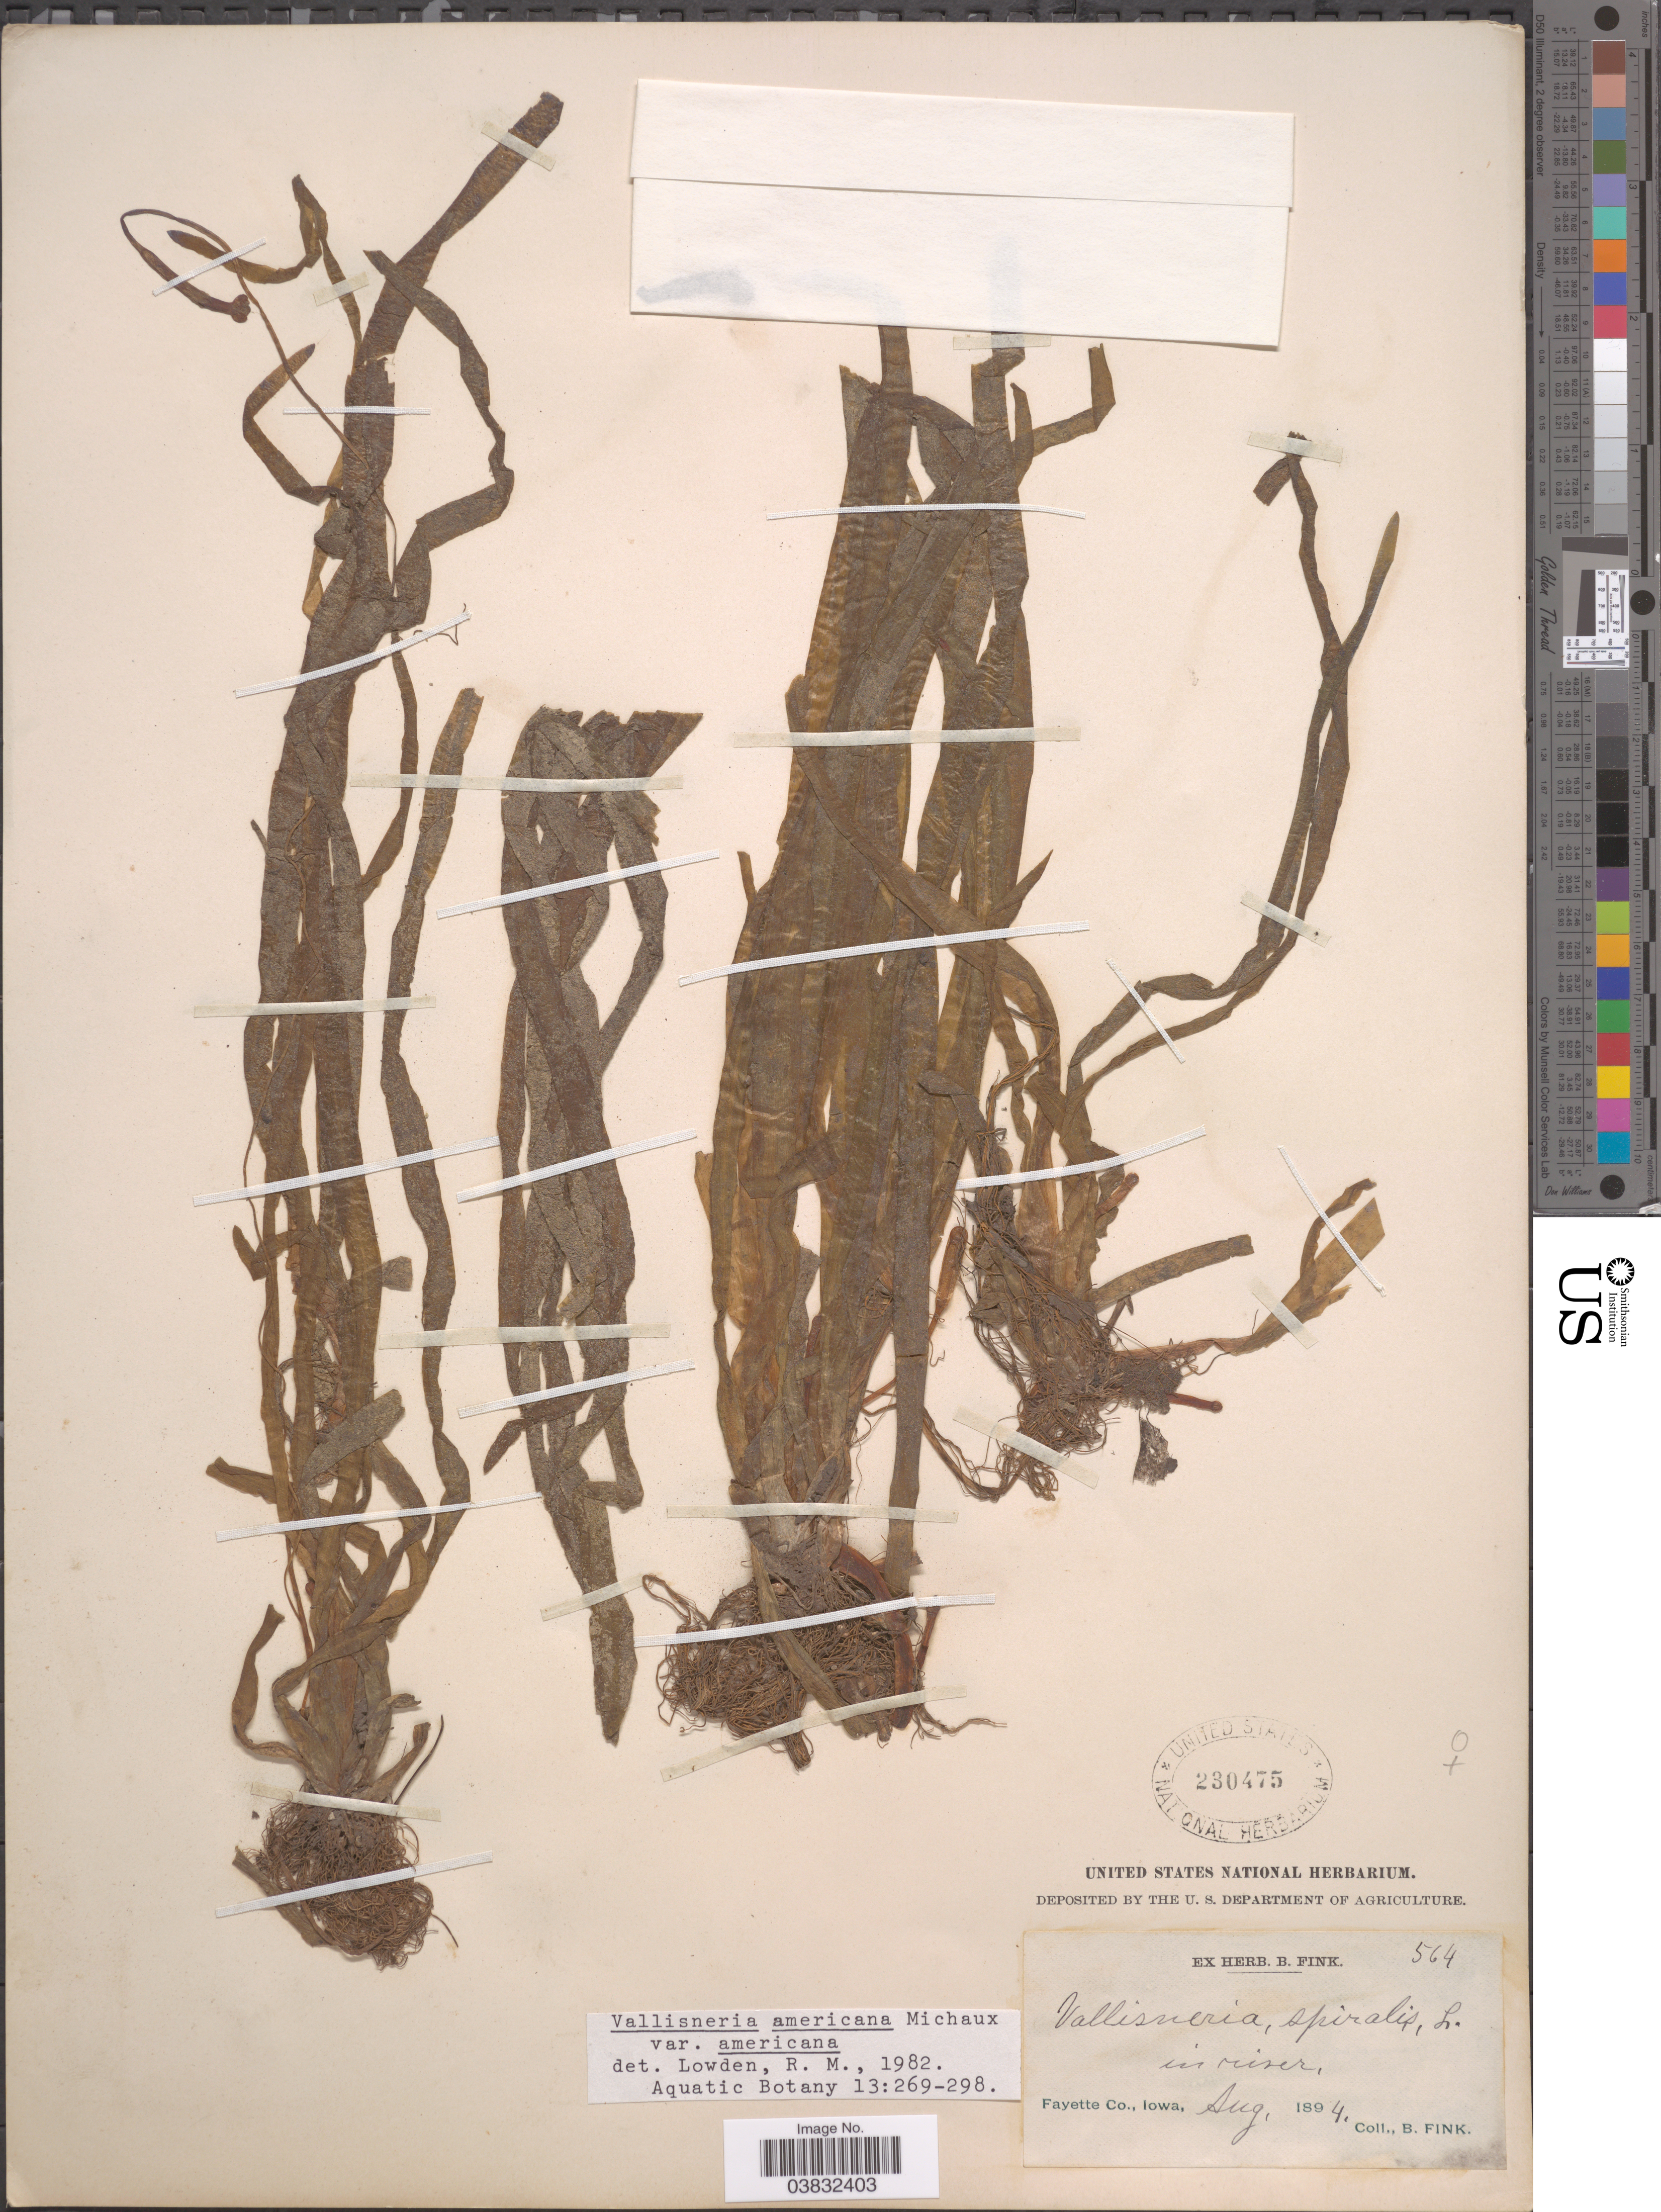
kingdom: Plantae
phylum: Tracheophyta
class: Liliopsida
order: Alismatales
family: Hydrocharitaceae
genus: Vallisneria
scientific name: Vallisneria americana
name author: Michx.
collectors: B. Fink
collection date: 1894-08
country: United States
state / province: Iowa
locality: In river. Fayette Co.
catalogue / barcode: US 230475